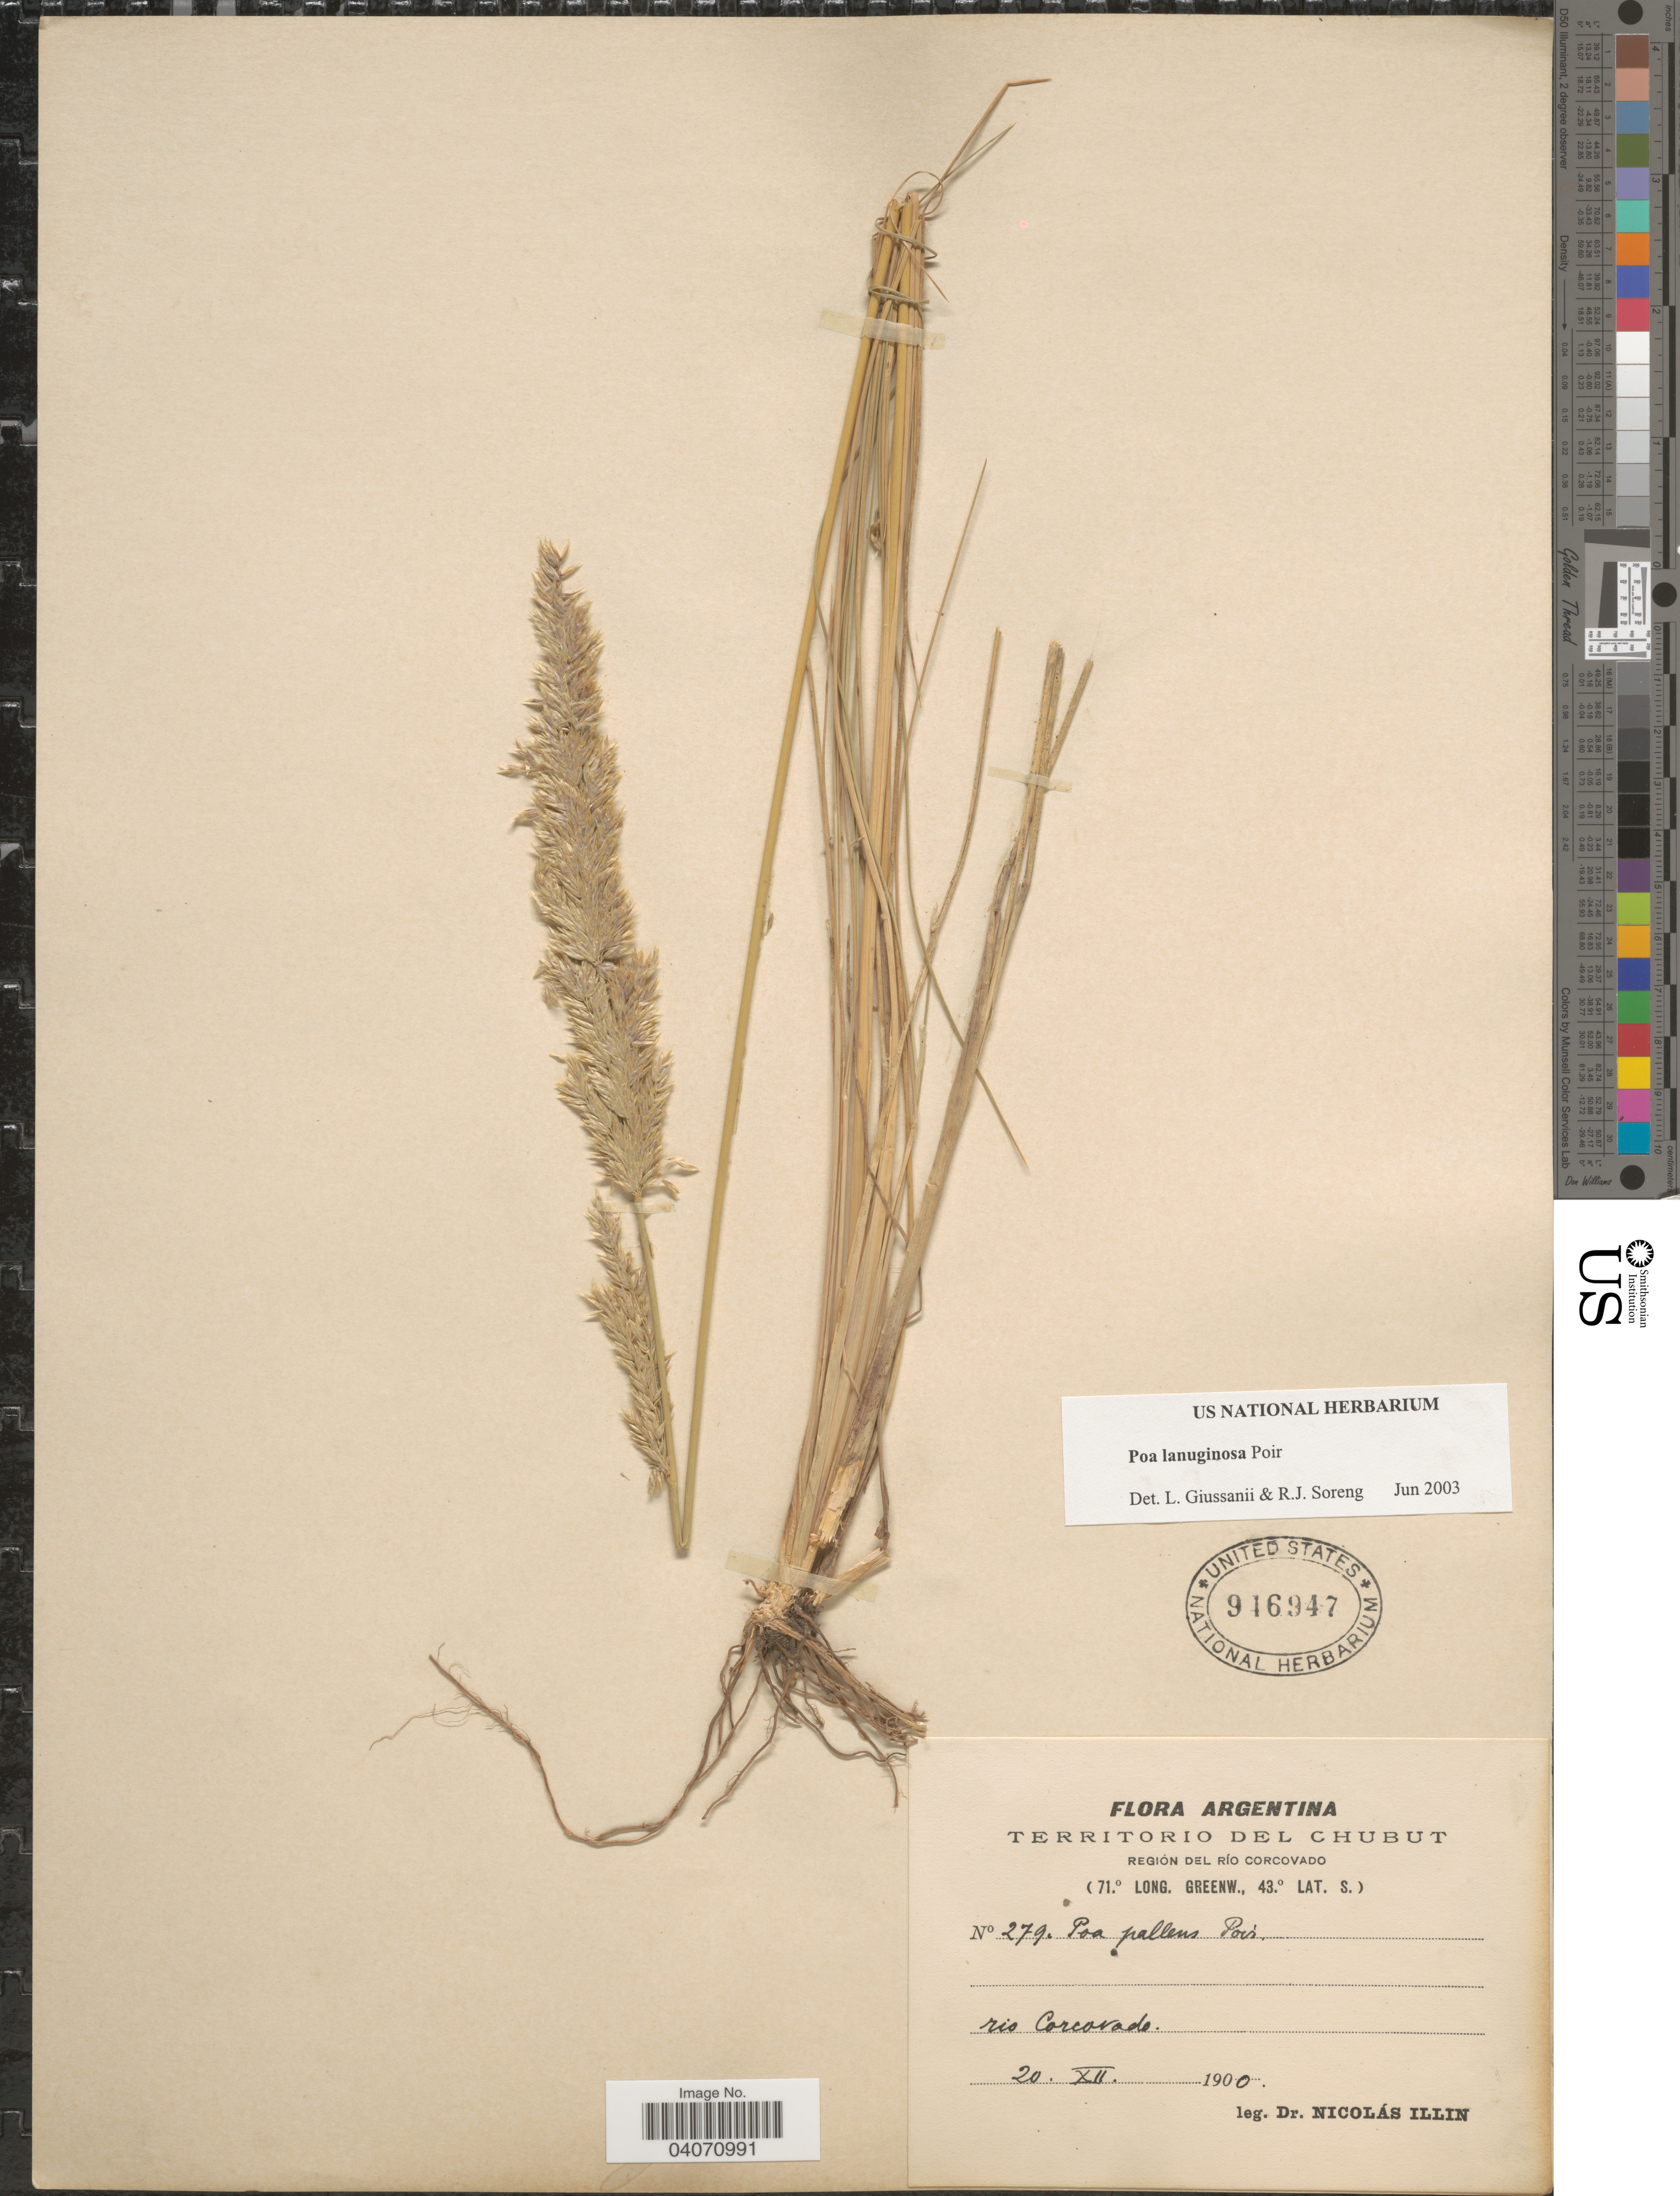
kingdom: Plantae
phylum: Tracheophyta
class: Liliopsida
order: Poales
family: Poaceae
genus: Poa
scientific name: Poa lanuginosa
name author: Poir.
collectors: N. Illin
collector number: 279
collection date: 1900-12-20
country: Argentina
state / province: Chubut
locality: Territorio del Chubut. Región del Río Corcovado.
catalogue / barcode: US 946947